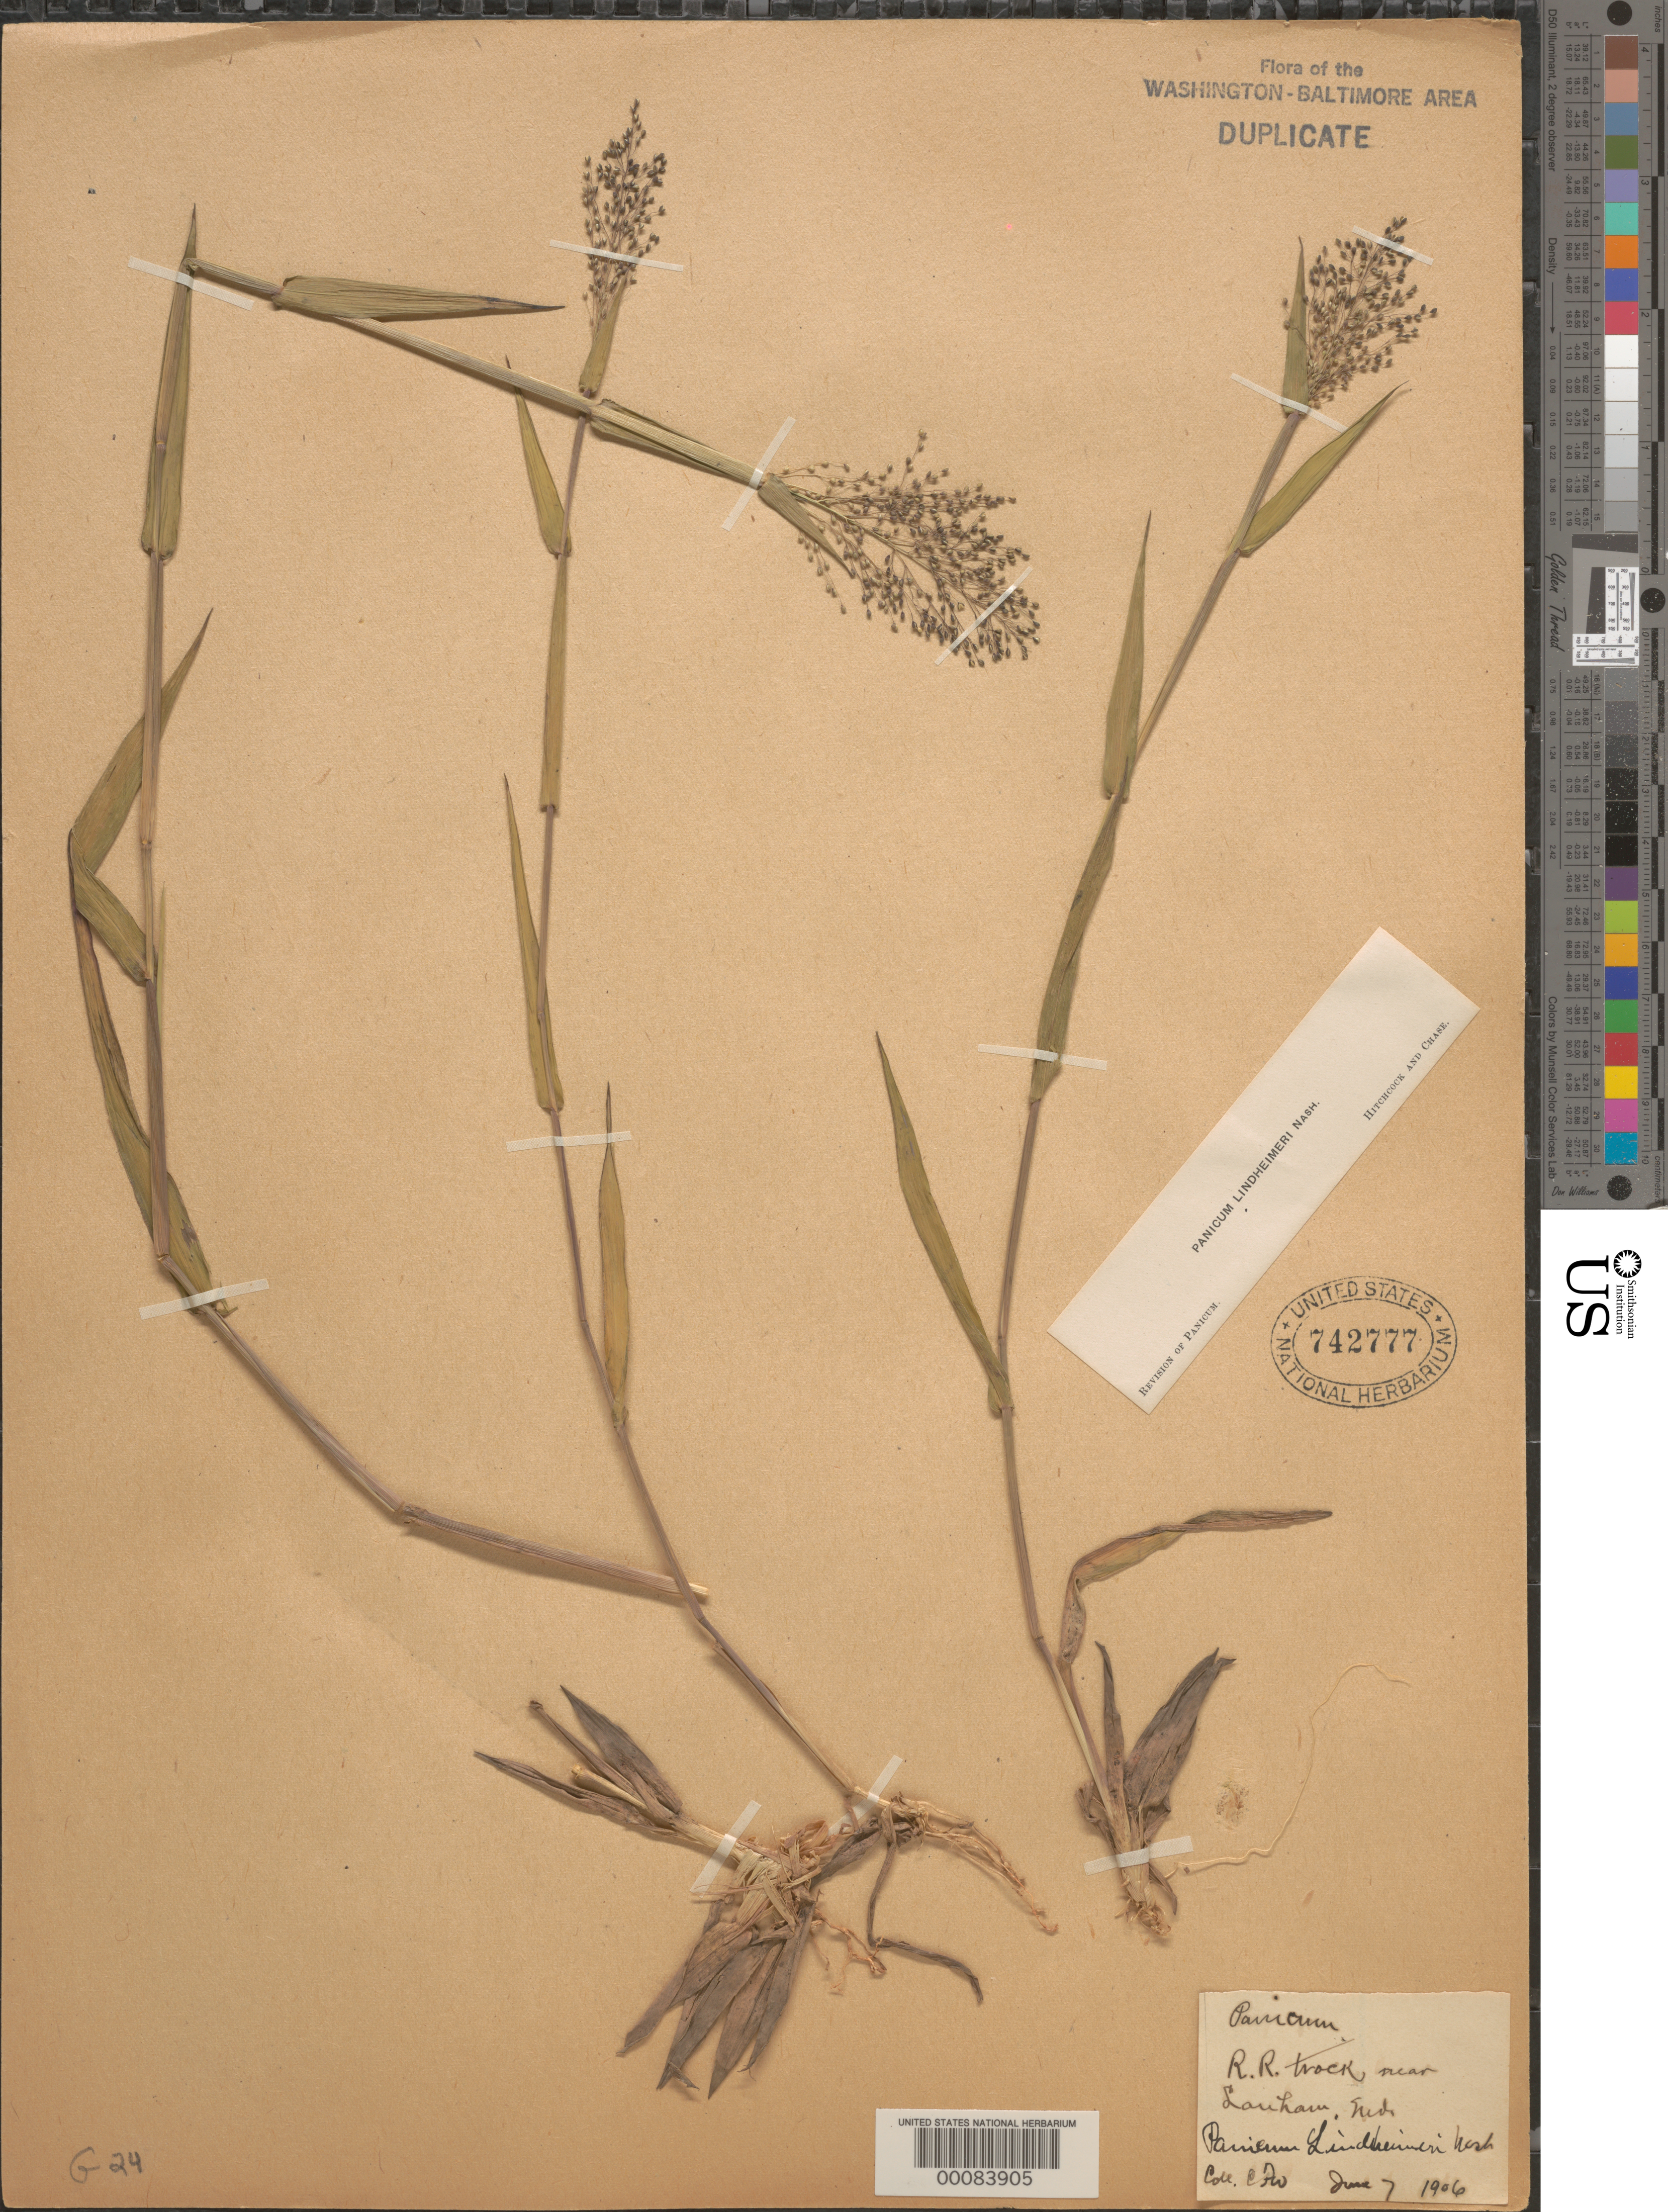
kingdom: Plantae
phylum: Tracheophyta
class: Liliopsida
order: Poales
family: Poaceae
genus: Dichanthelium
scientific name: Dichanthelium acuminatum var. lindheimeri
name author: (Nash) Gould & C.A. Clark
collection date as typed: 07 Jun 1906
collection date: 1906-06-07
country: United States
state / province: Maryland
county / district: Prince George's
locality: Lanham, near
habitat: R.R. track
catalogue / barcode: US 742777